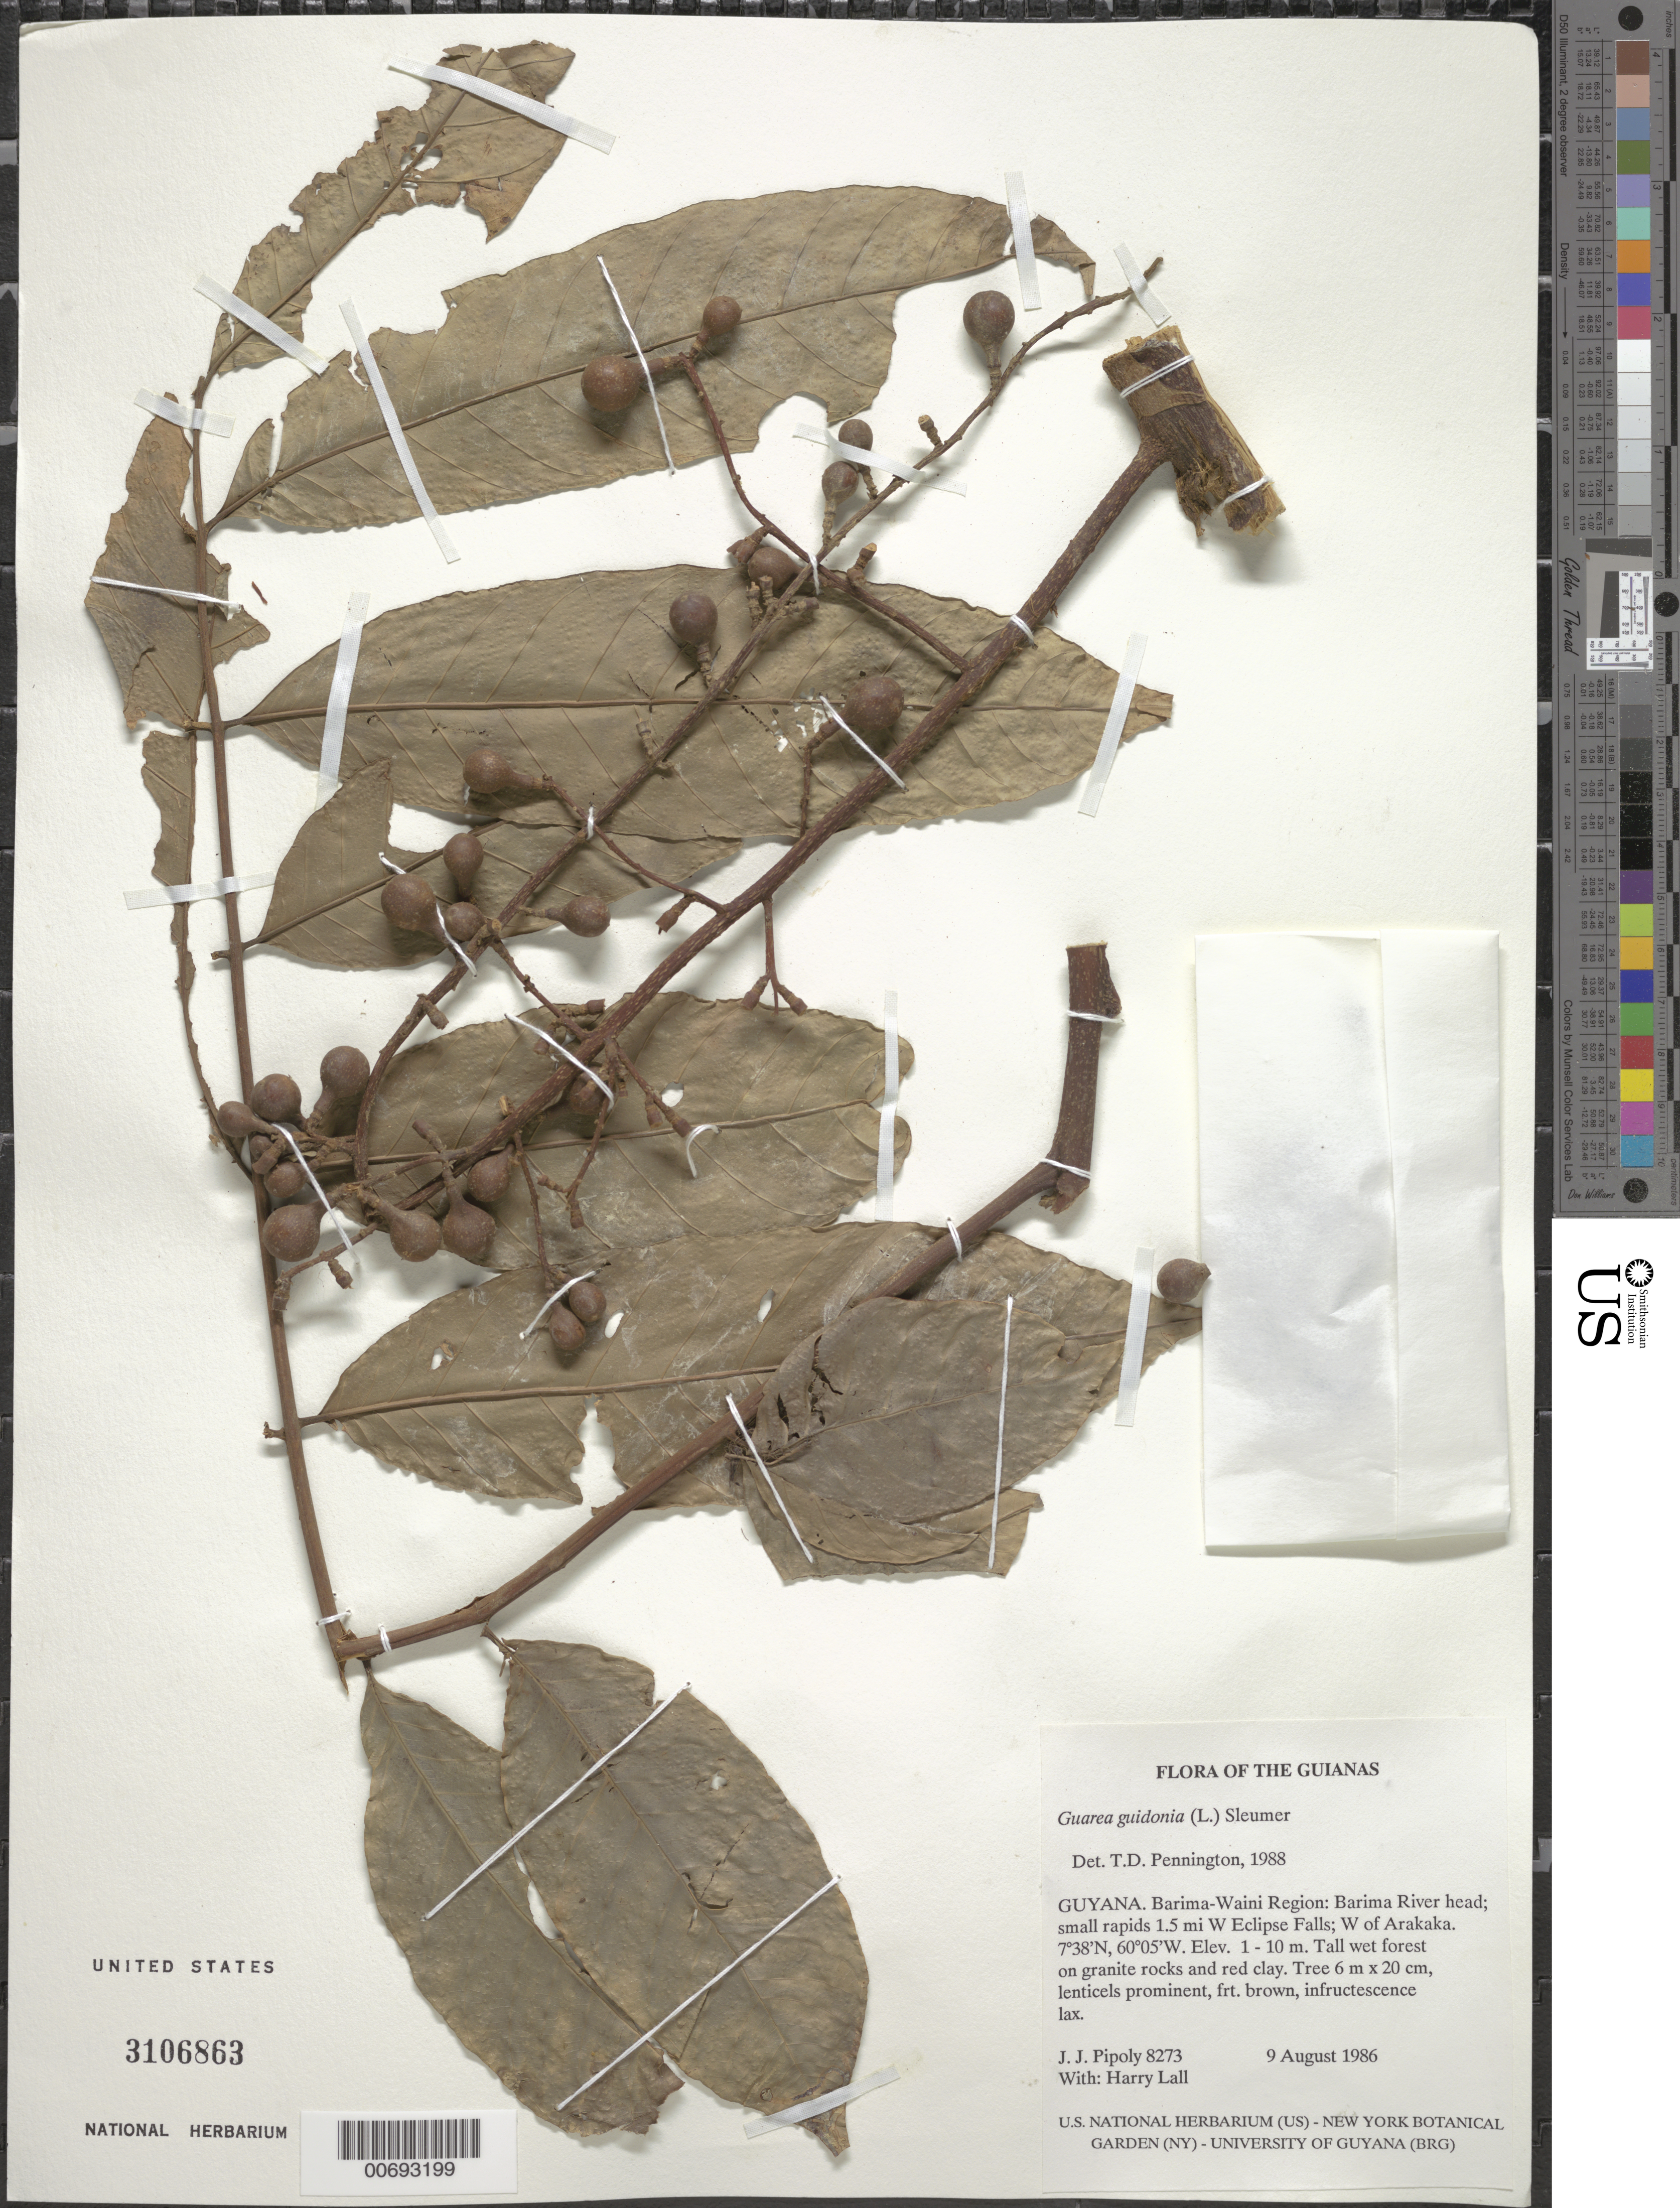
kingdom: Plantae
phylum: Tracheophyta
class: Magnoliopsida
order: Sapindales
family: Meliaceae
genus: Guarea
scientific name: Guarea guidonia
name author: (L.) Sleumer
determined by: Pennington, T. D., (K)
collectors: J. J. Pipoly & H. Lall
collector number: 8273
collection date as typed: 9 August 1986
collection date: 1986-08-09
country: Guyana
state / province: Barima-Waini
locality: Barima River head; small rapids 1.5 mi W Eclipse Falls; W of Arakaka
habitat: Tall wet forest on granite rocks and red clay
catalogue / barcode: US 3106863